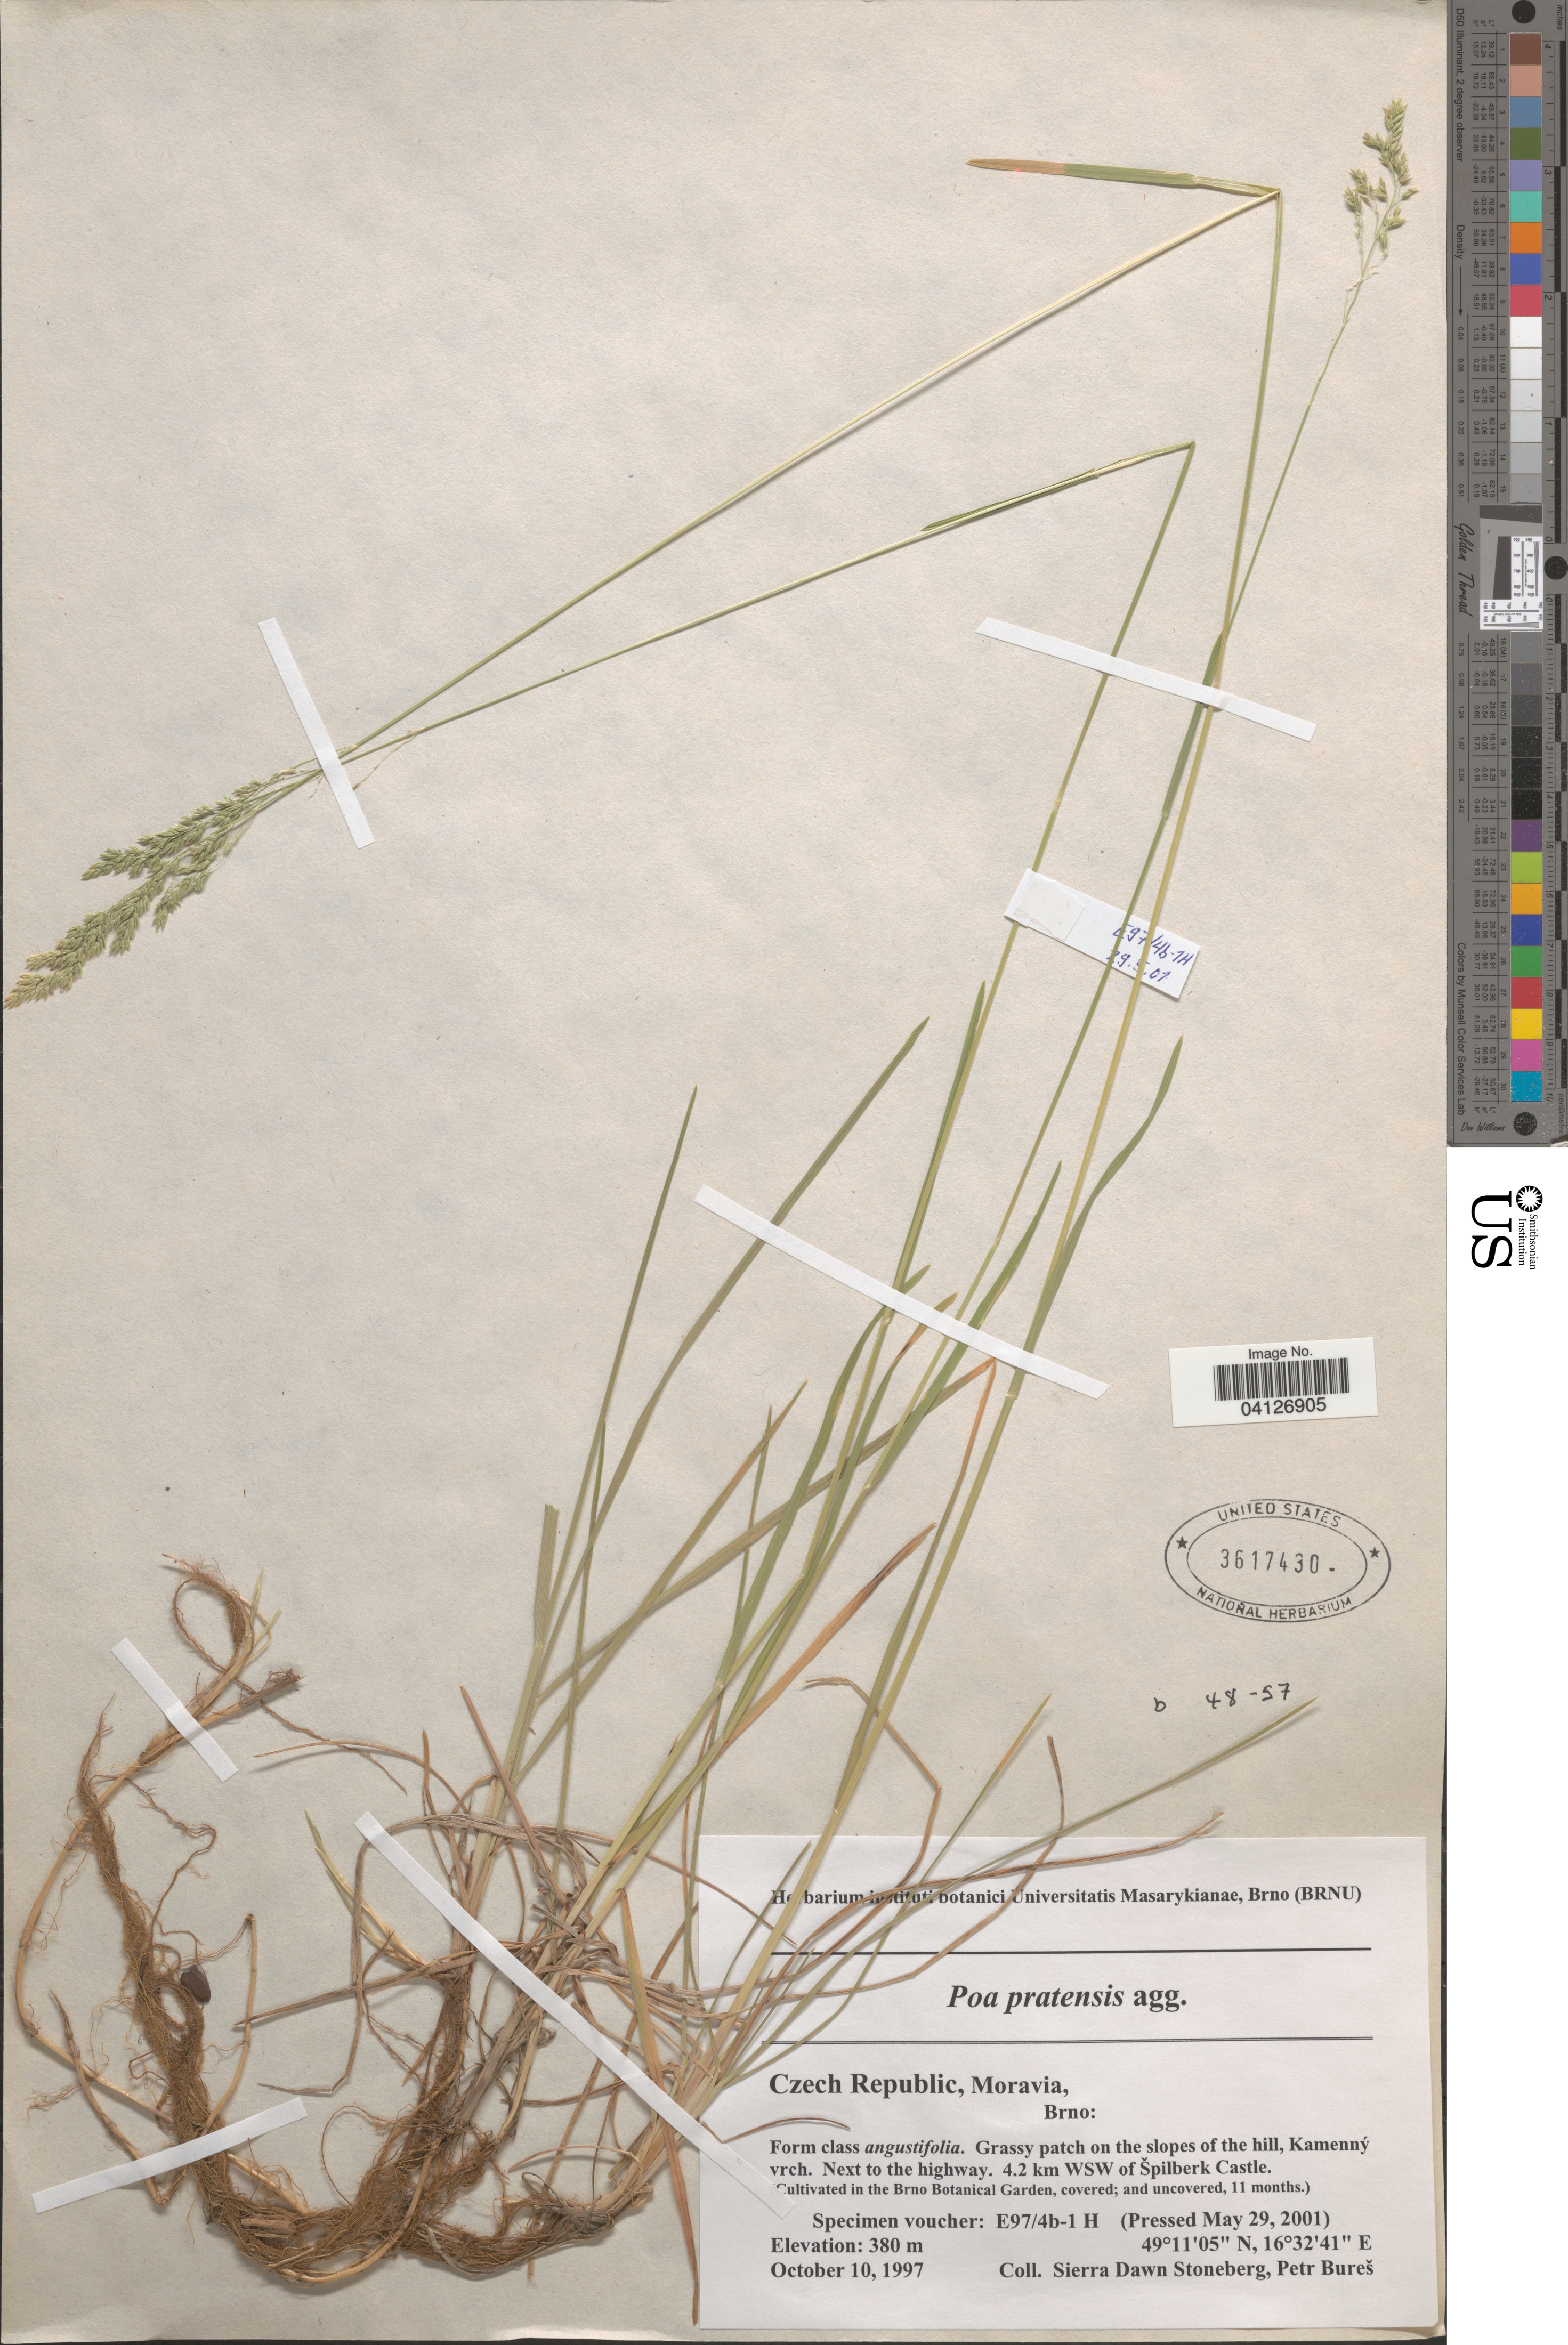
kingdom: Plantae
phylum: Tracheophyta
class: Liliopsida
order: Poales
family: Poaceae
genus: Poa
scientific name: Poa pratensis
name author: L.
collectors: Ex herb. instituti botanici Universitatis Masarykianae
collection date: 2001-05-29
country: Czechia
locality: In the Brno Botanical Garden, covered; and uncovered, 11 months.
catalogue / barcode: US 3617430